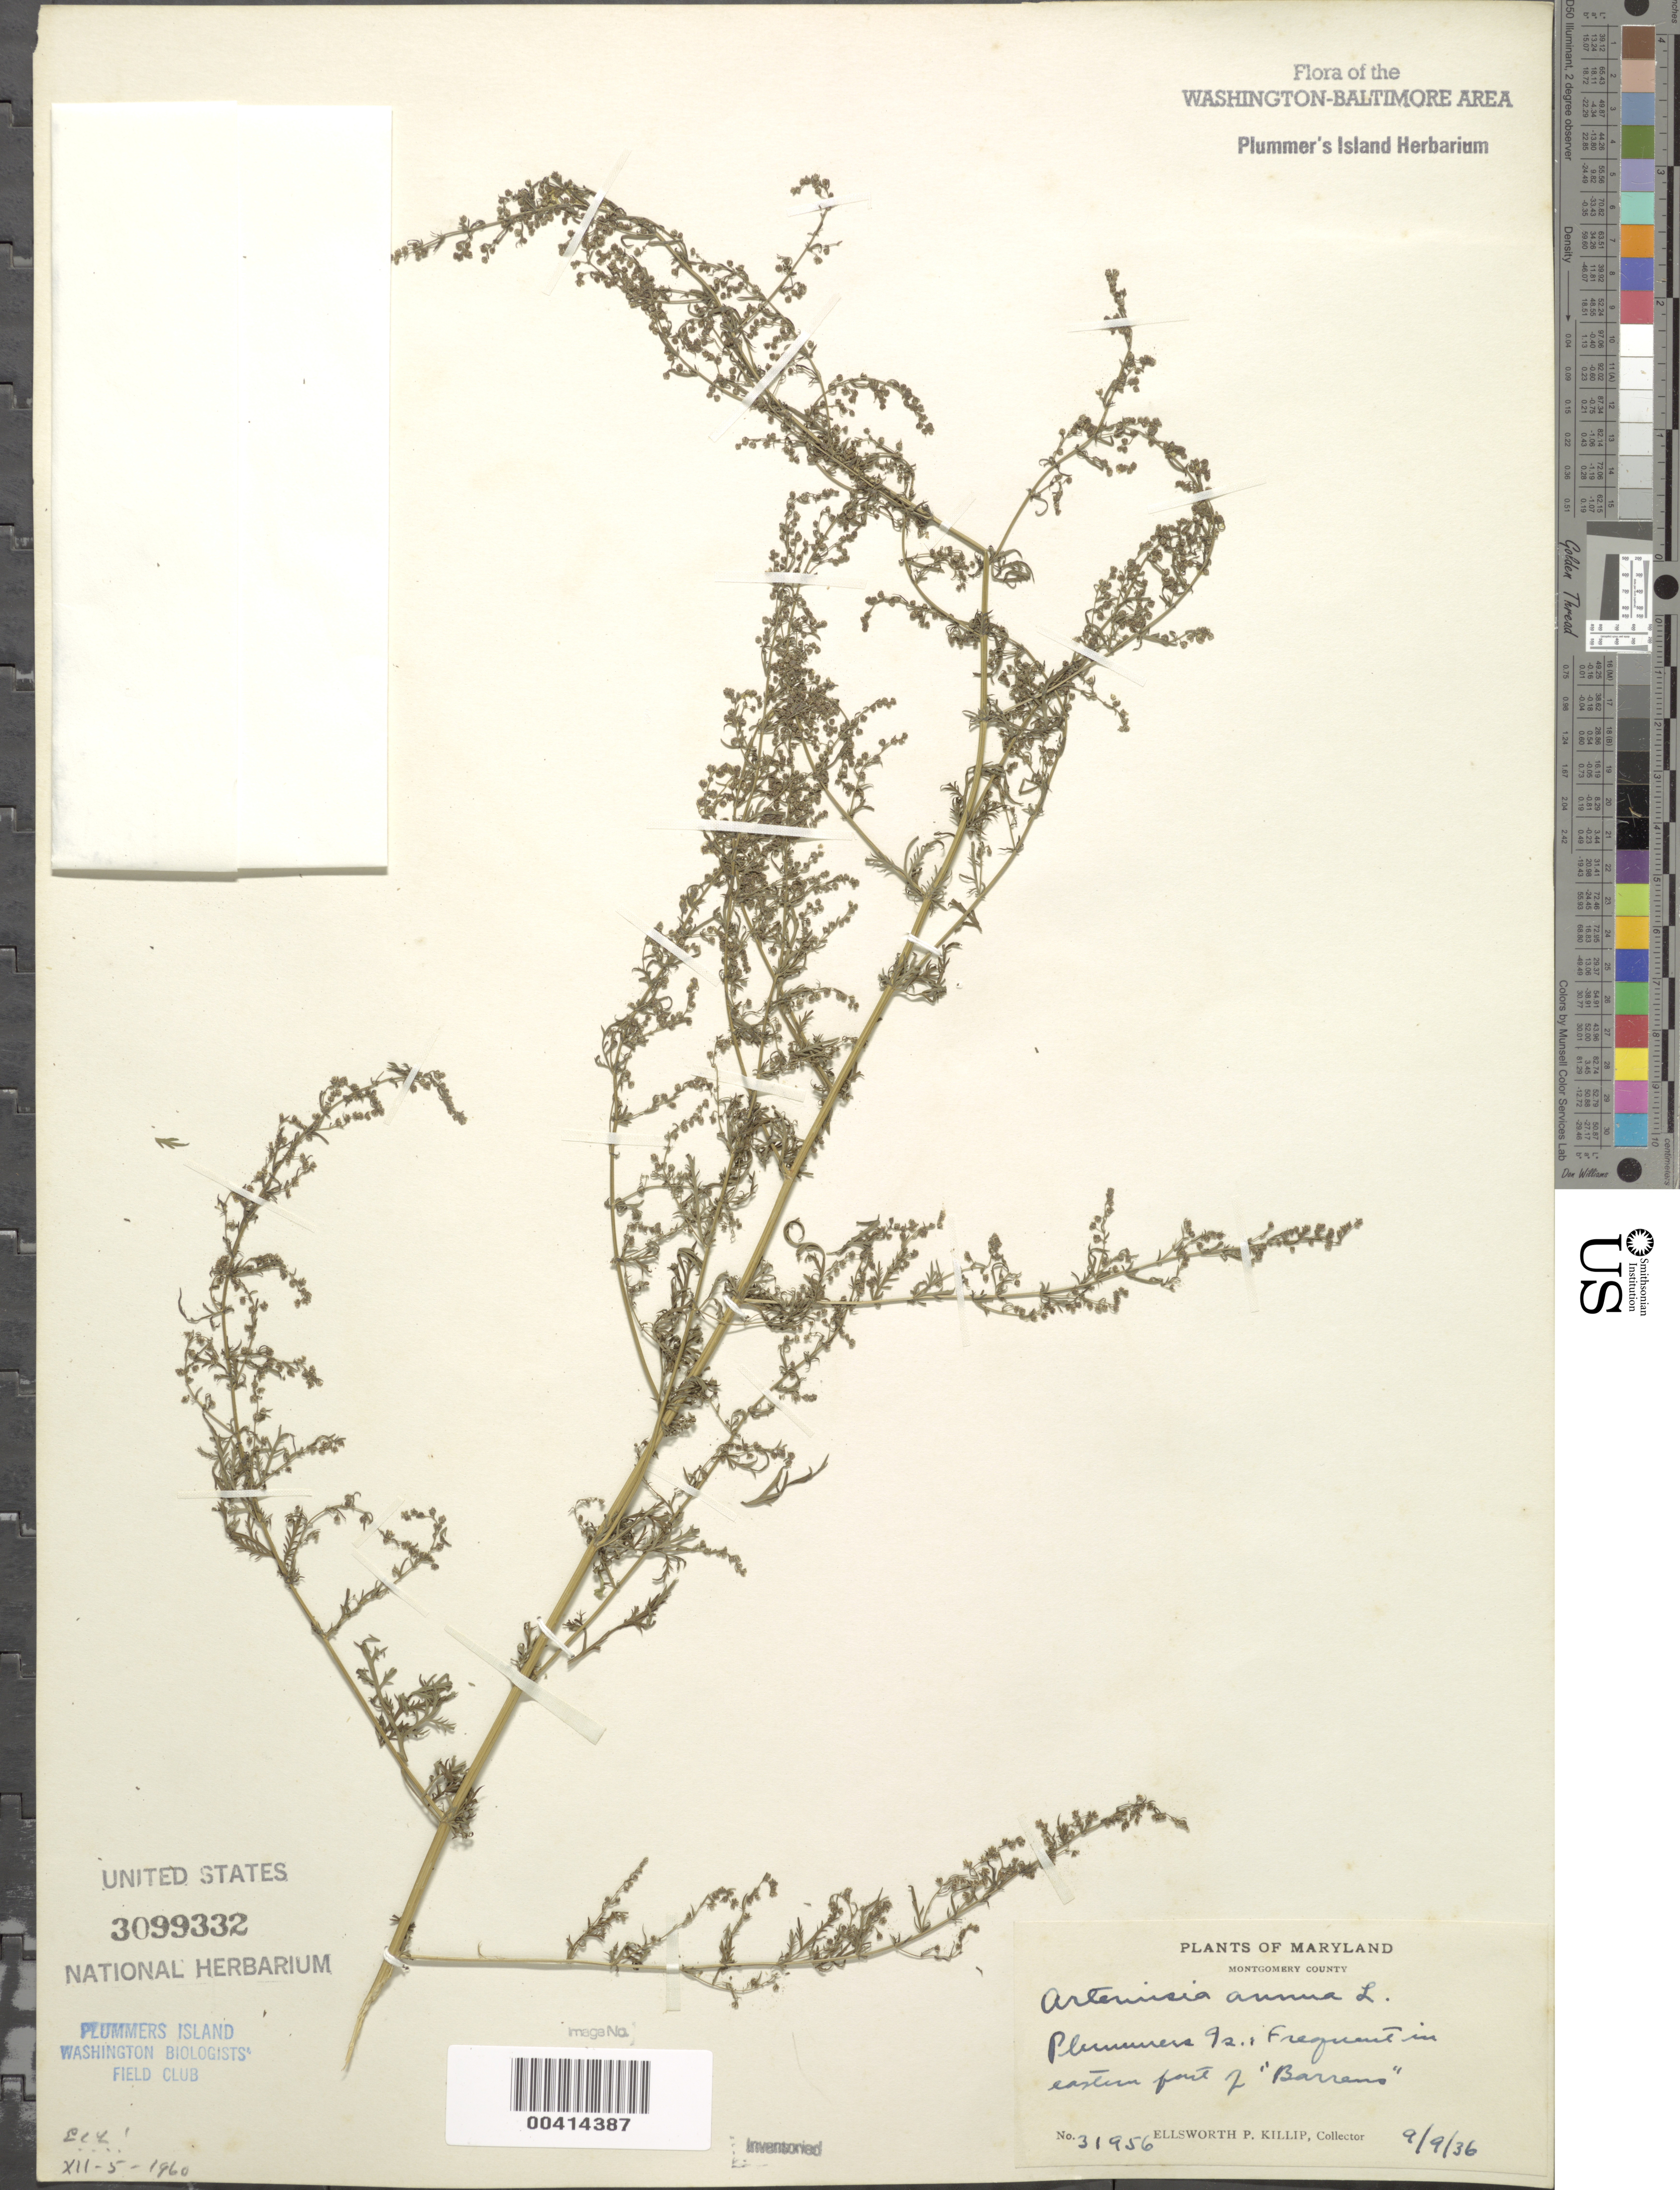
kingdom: Plantae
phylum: Tracheophyta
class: Magnoliopsida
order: Asterales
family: Asteraceae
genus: Artemisia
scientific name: Artemisia annua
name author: L.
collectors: E. P. Killip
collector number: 31956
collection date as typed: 09 Sep 1936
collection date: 1936-09-09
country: United States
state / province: Maryland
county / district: Montgomery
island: Plummers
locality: Plummer's Island; eastern part of "barrens" C. & O. Canal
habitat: Frequent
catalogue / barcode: US 3099332